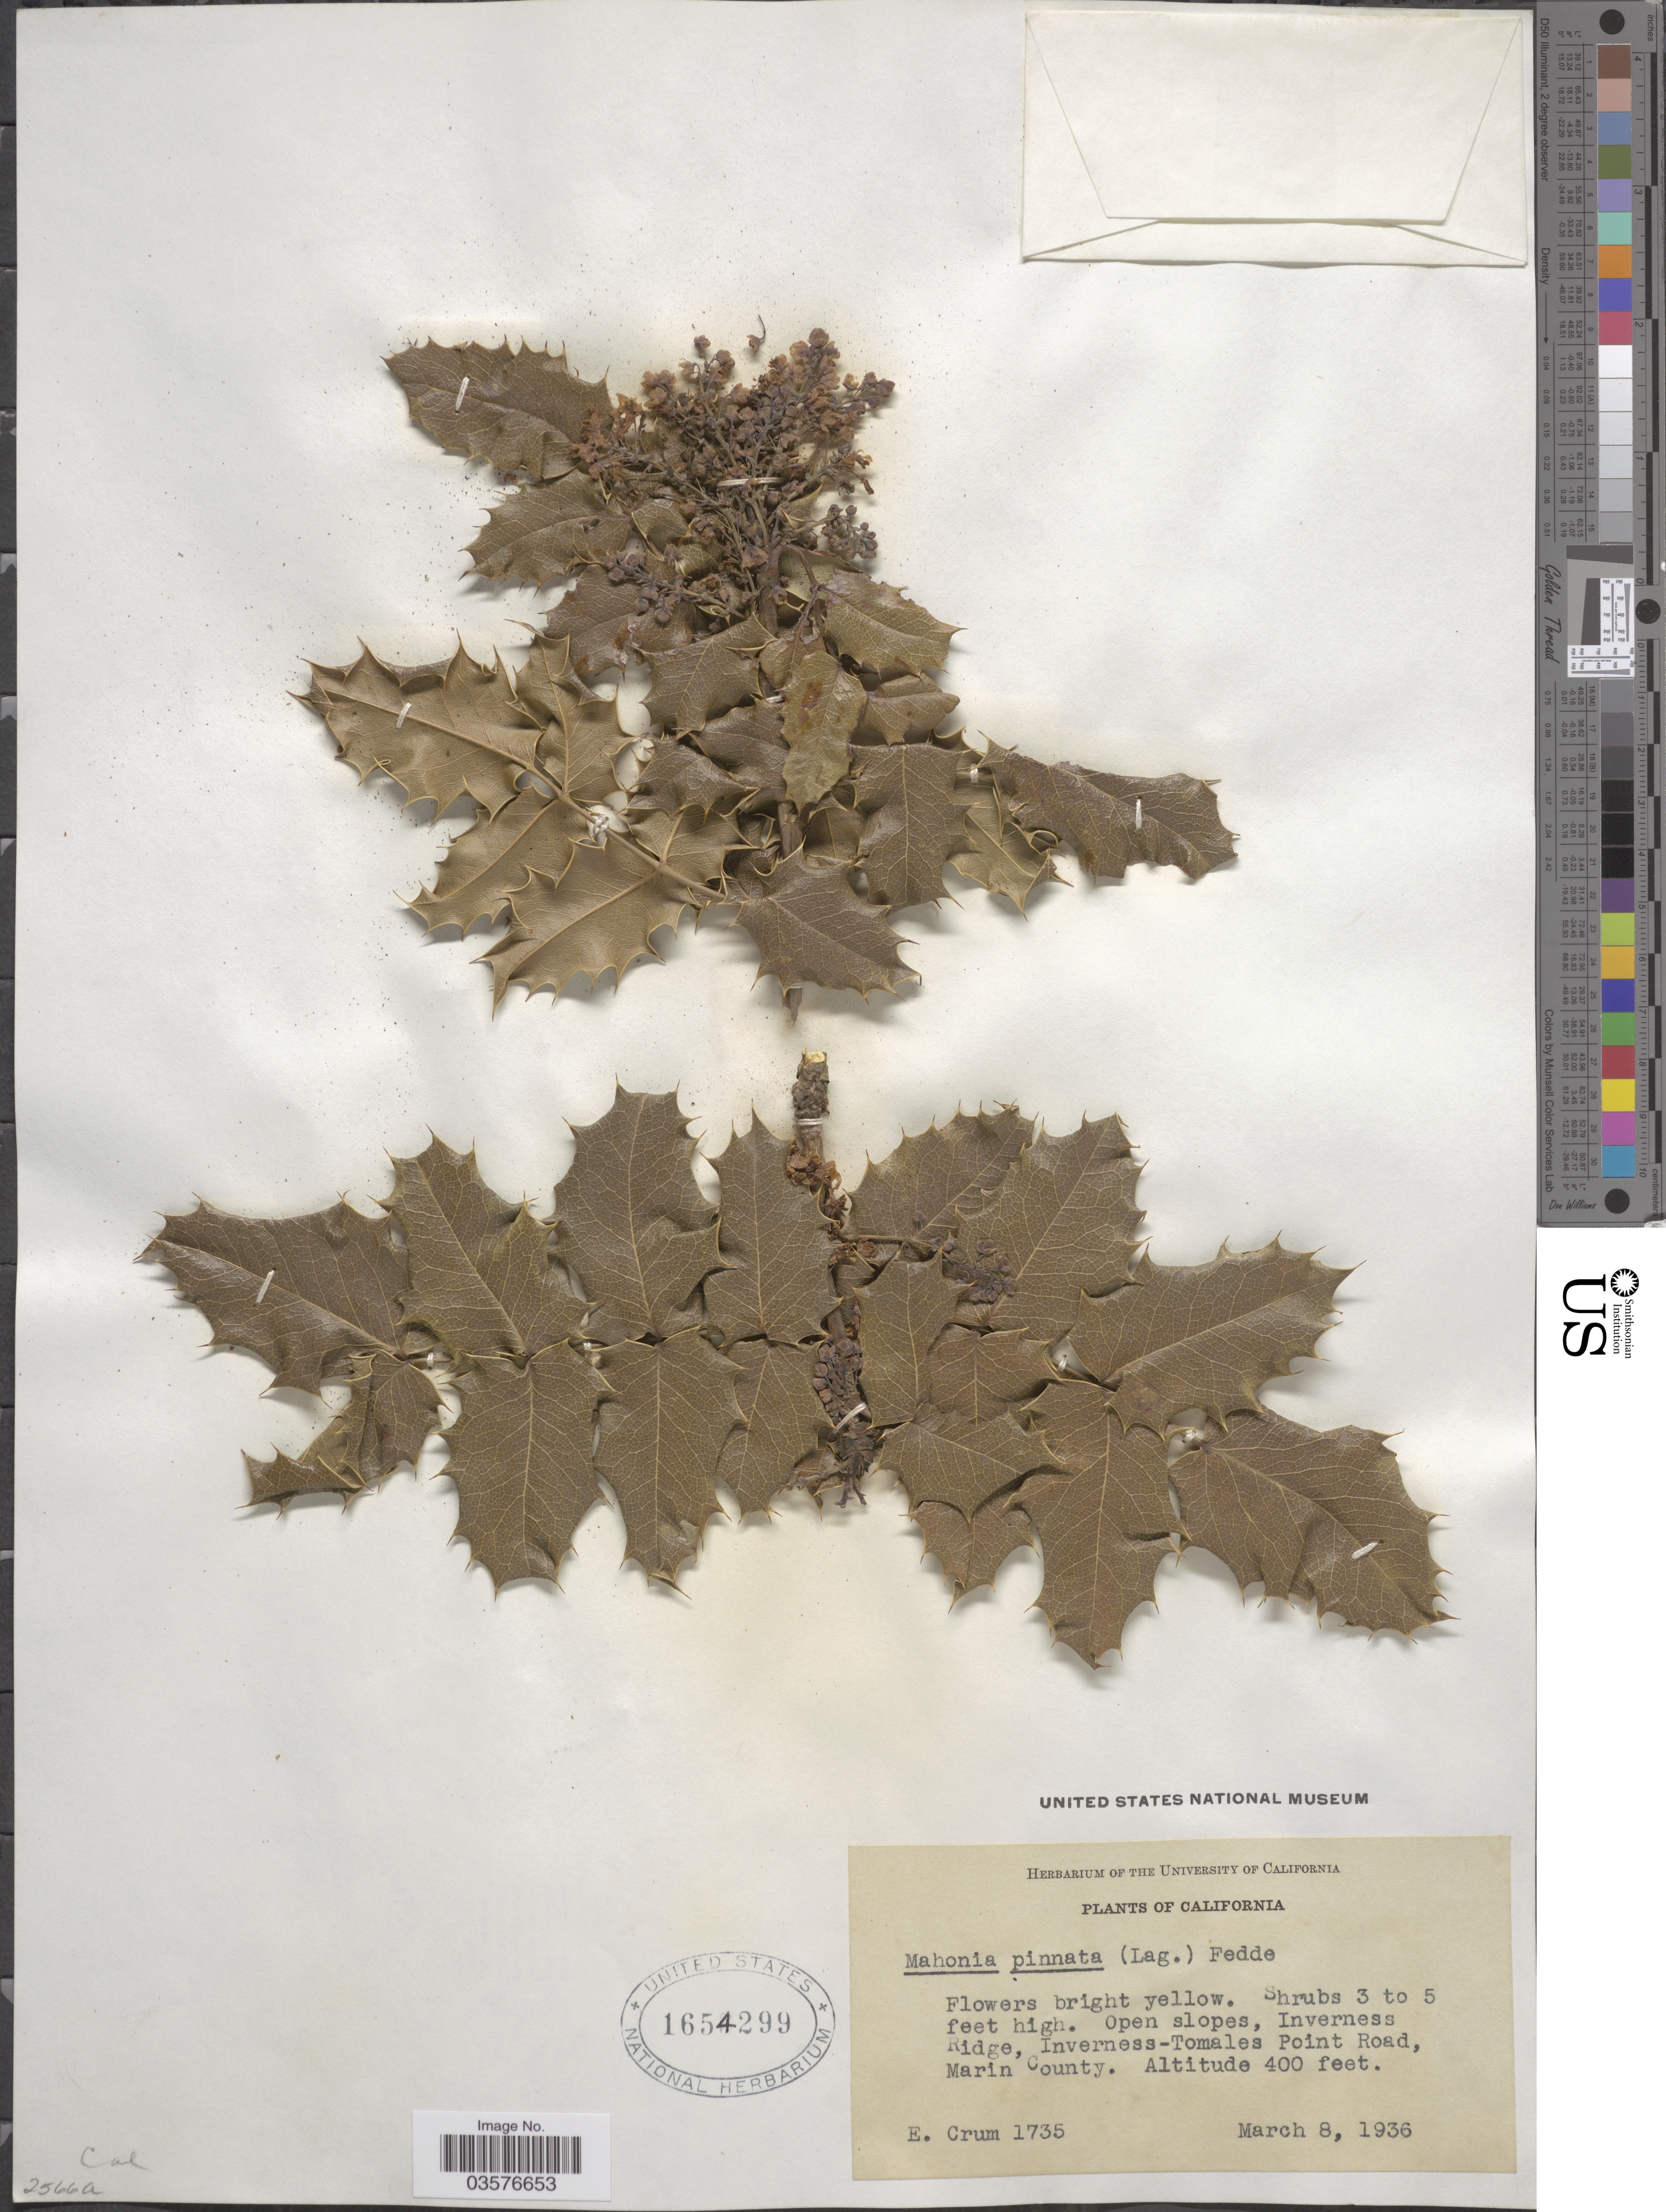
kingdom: Plantae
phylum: Tracheophyta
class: Magnoliopsida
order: Ranunculales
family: Berberidaceae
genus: Mahonia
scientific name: Mahonia pinnata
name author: (Lag.) Fedde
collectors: E. Crum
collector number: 1735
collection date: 1936-03-08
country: United States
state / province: California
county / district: Marin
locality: Open slopes, Inverness Ridge, Inverness-Tomales Point Road, Marin County.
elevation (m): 122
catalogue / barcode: US 1654299